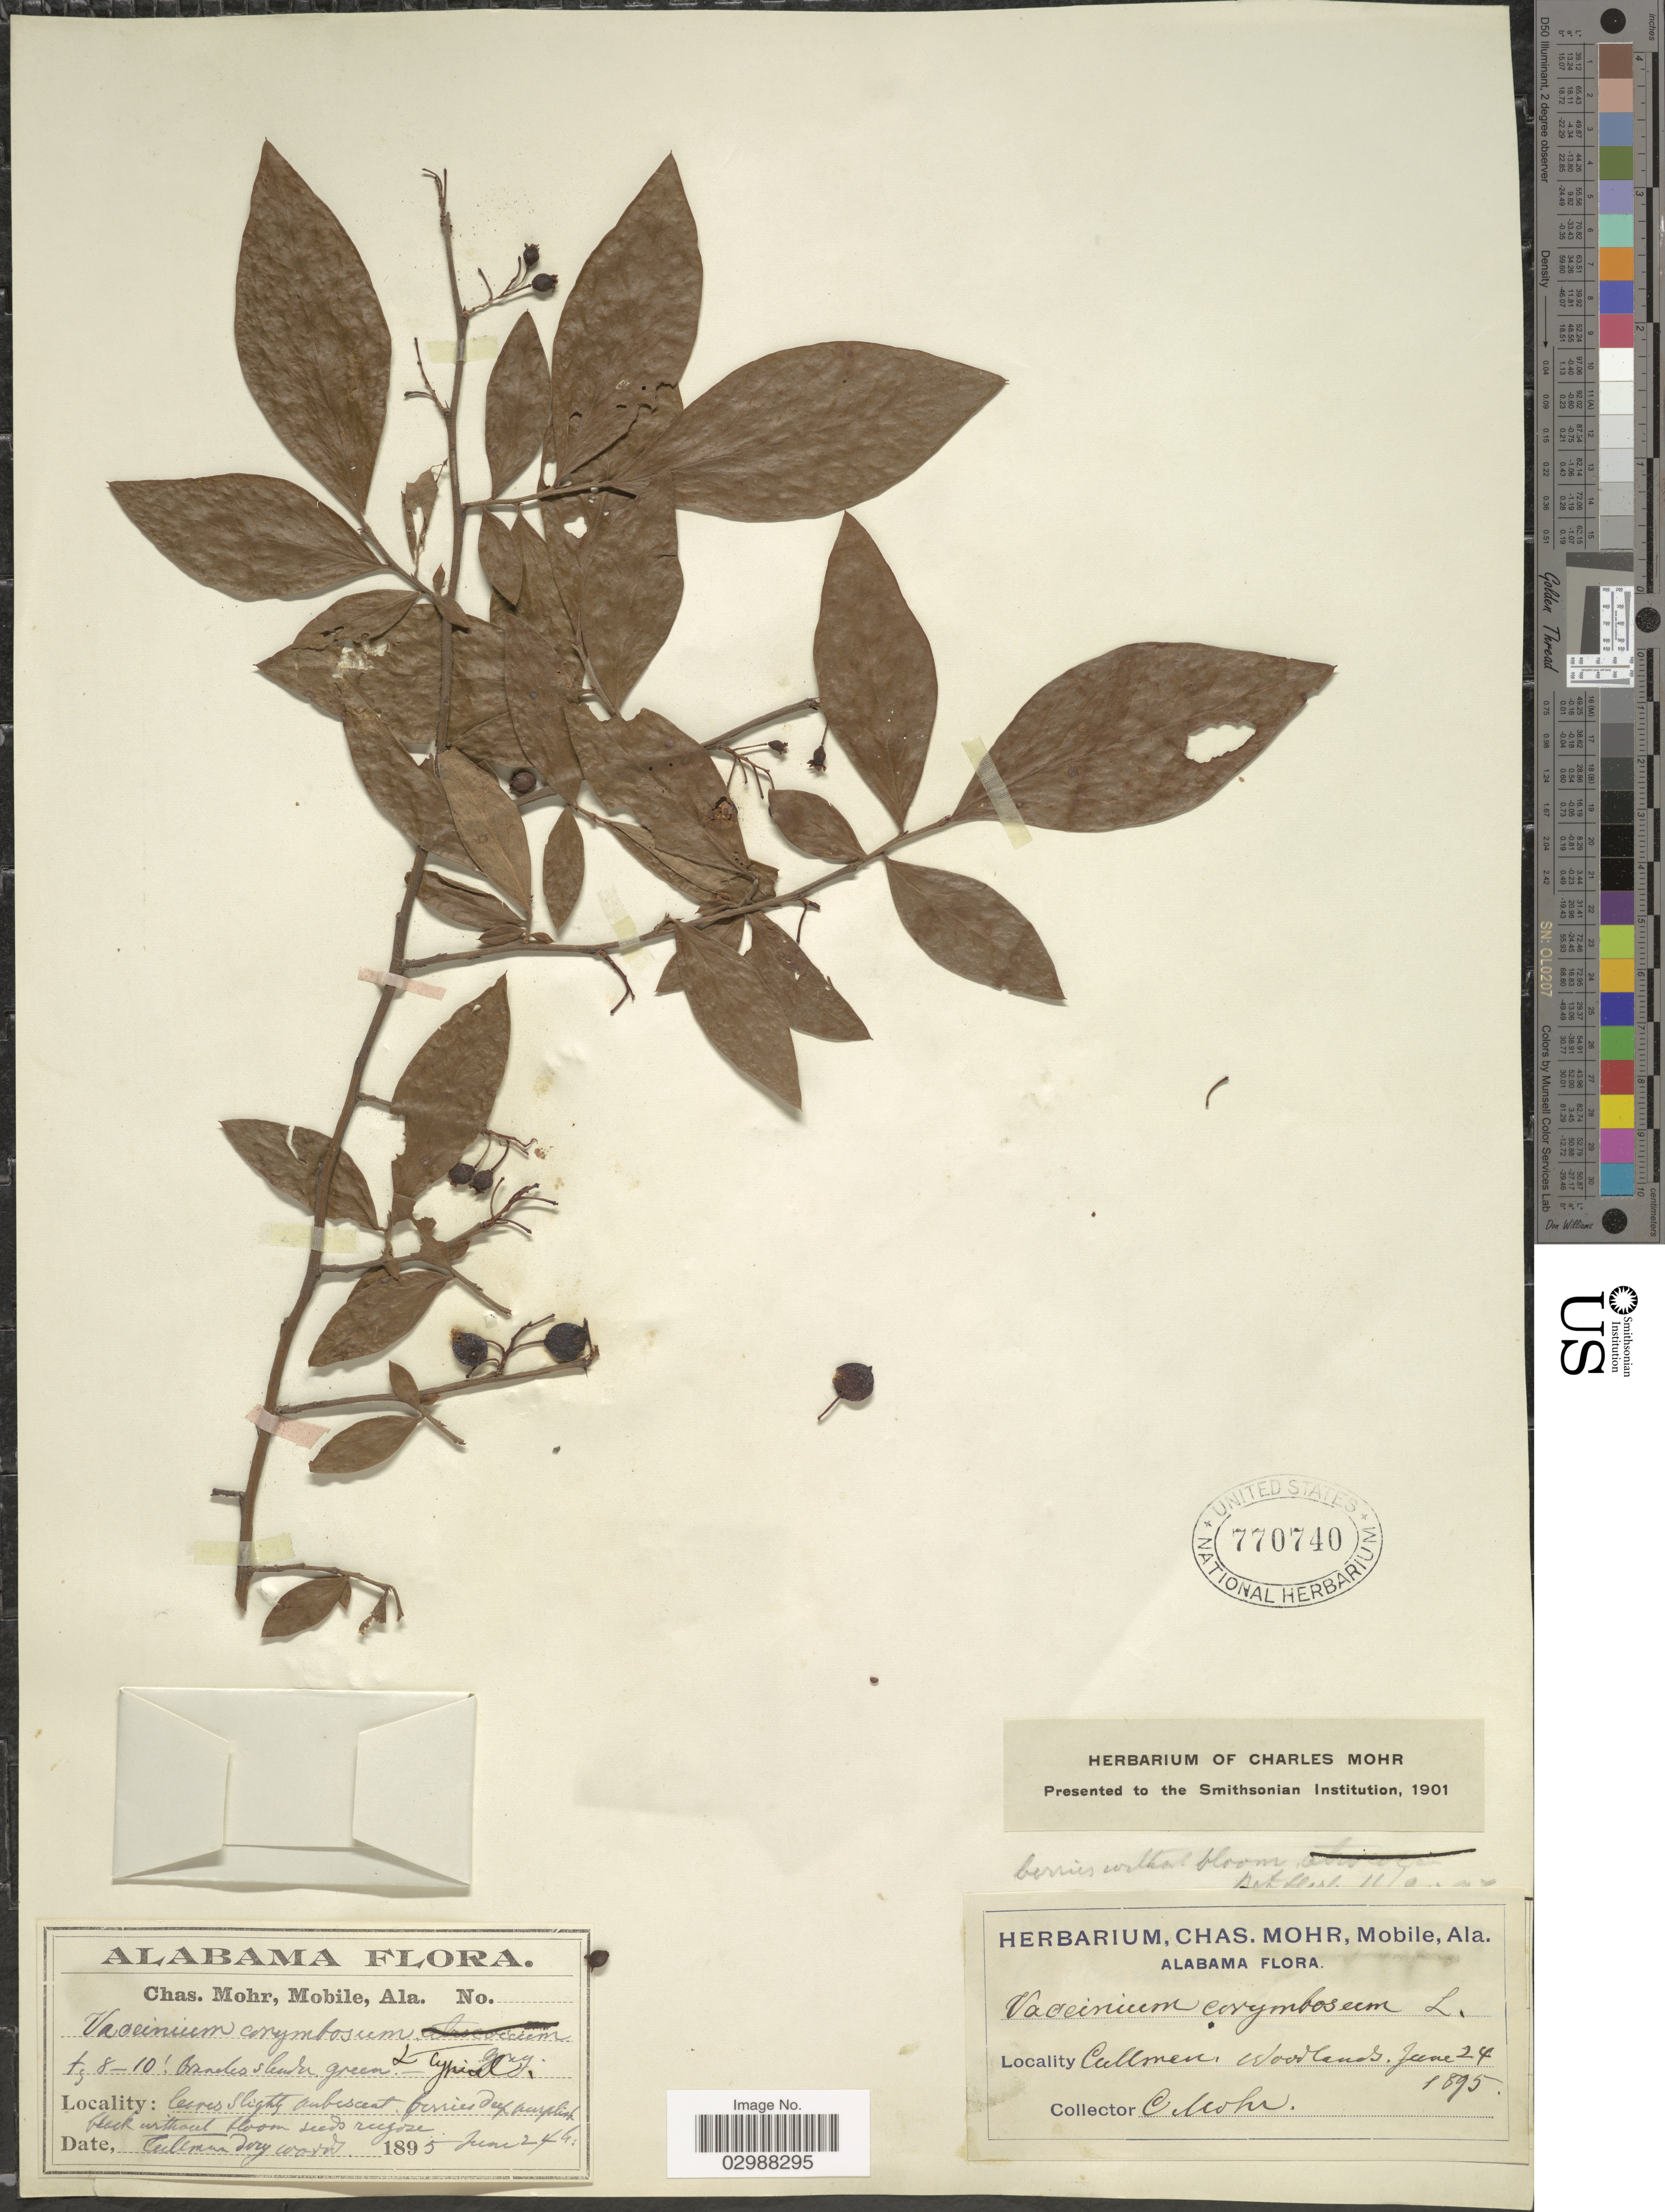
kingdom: Plantae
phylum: Tracheophyta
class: Magnoliopsida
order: Ericales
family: Ericaceae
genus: Vaccinium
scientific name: Vaccinium fuscatum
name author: Aiton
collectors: Mohr, C. T. (herbarium)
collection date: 1895-06-24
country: United States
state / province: Alabama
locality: Cullman, woodlands.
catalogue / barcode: US 770740